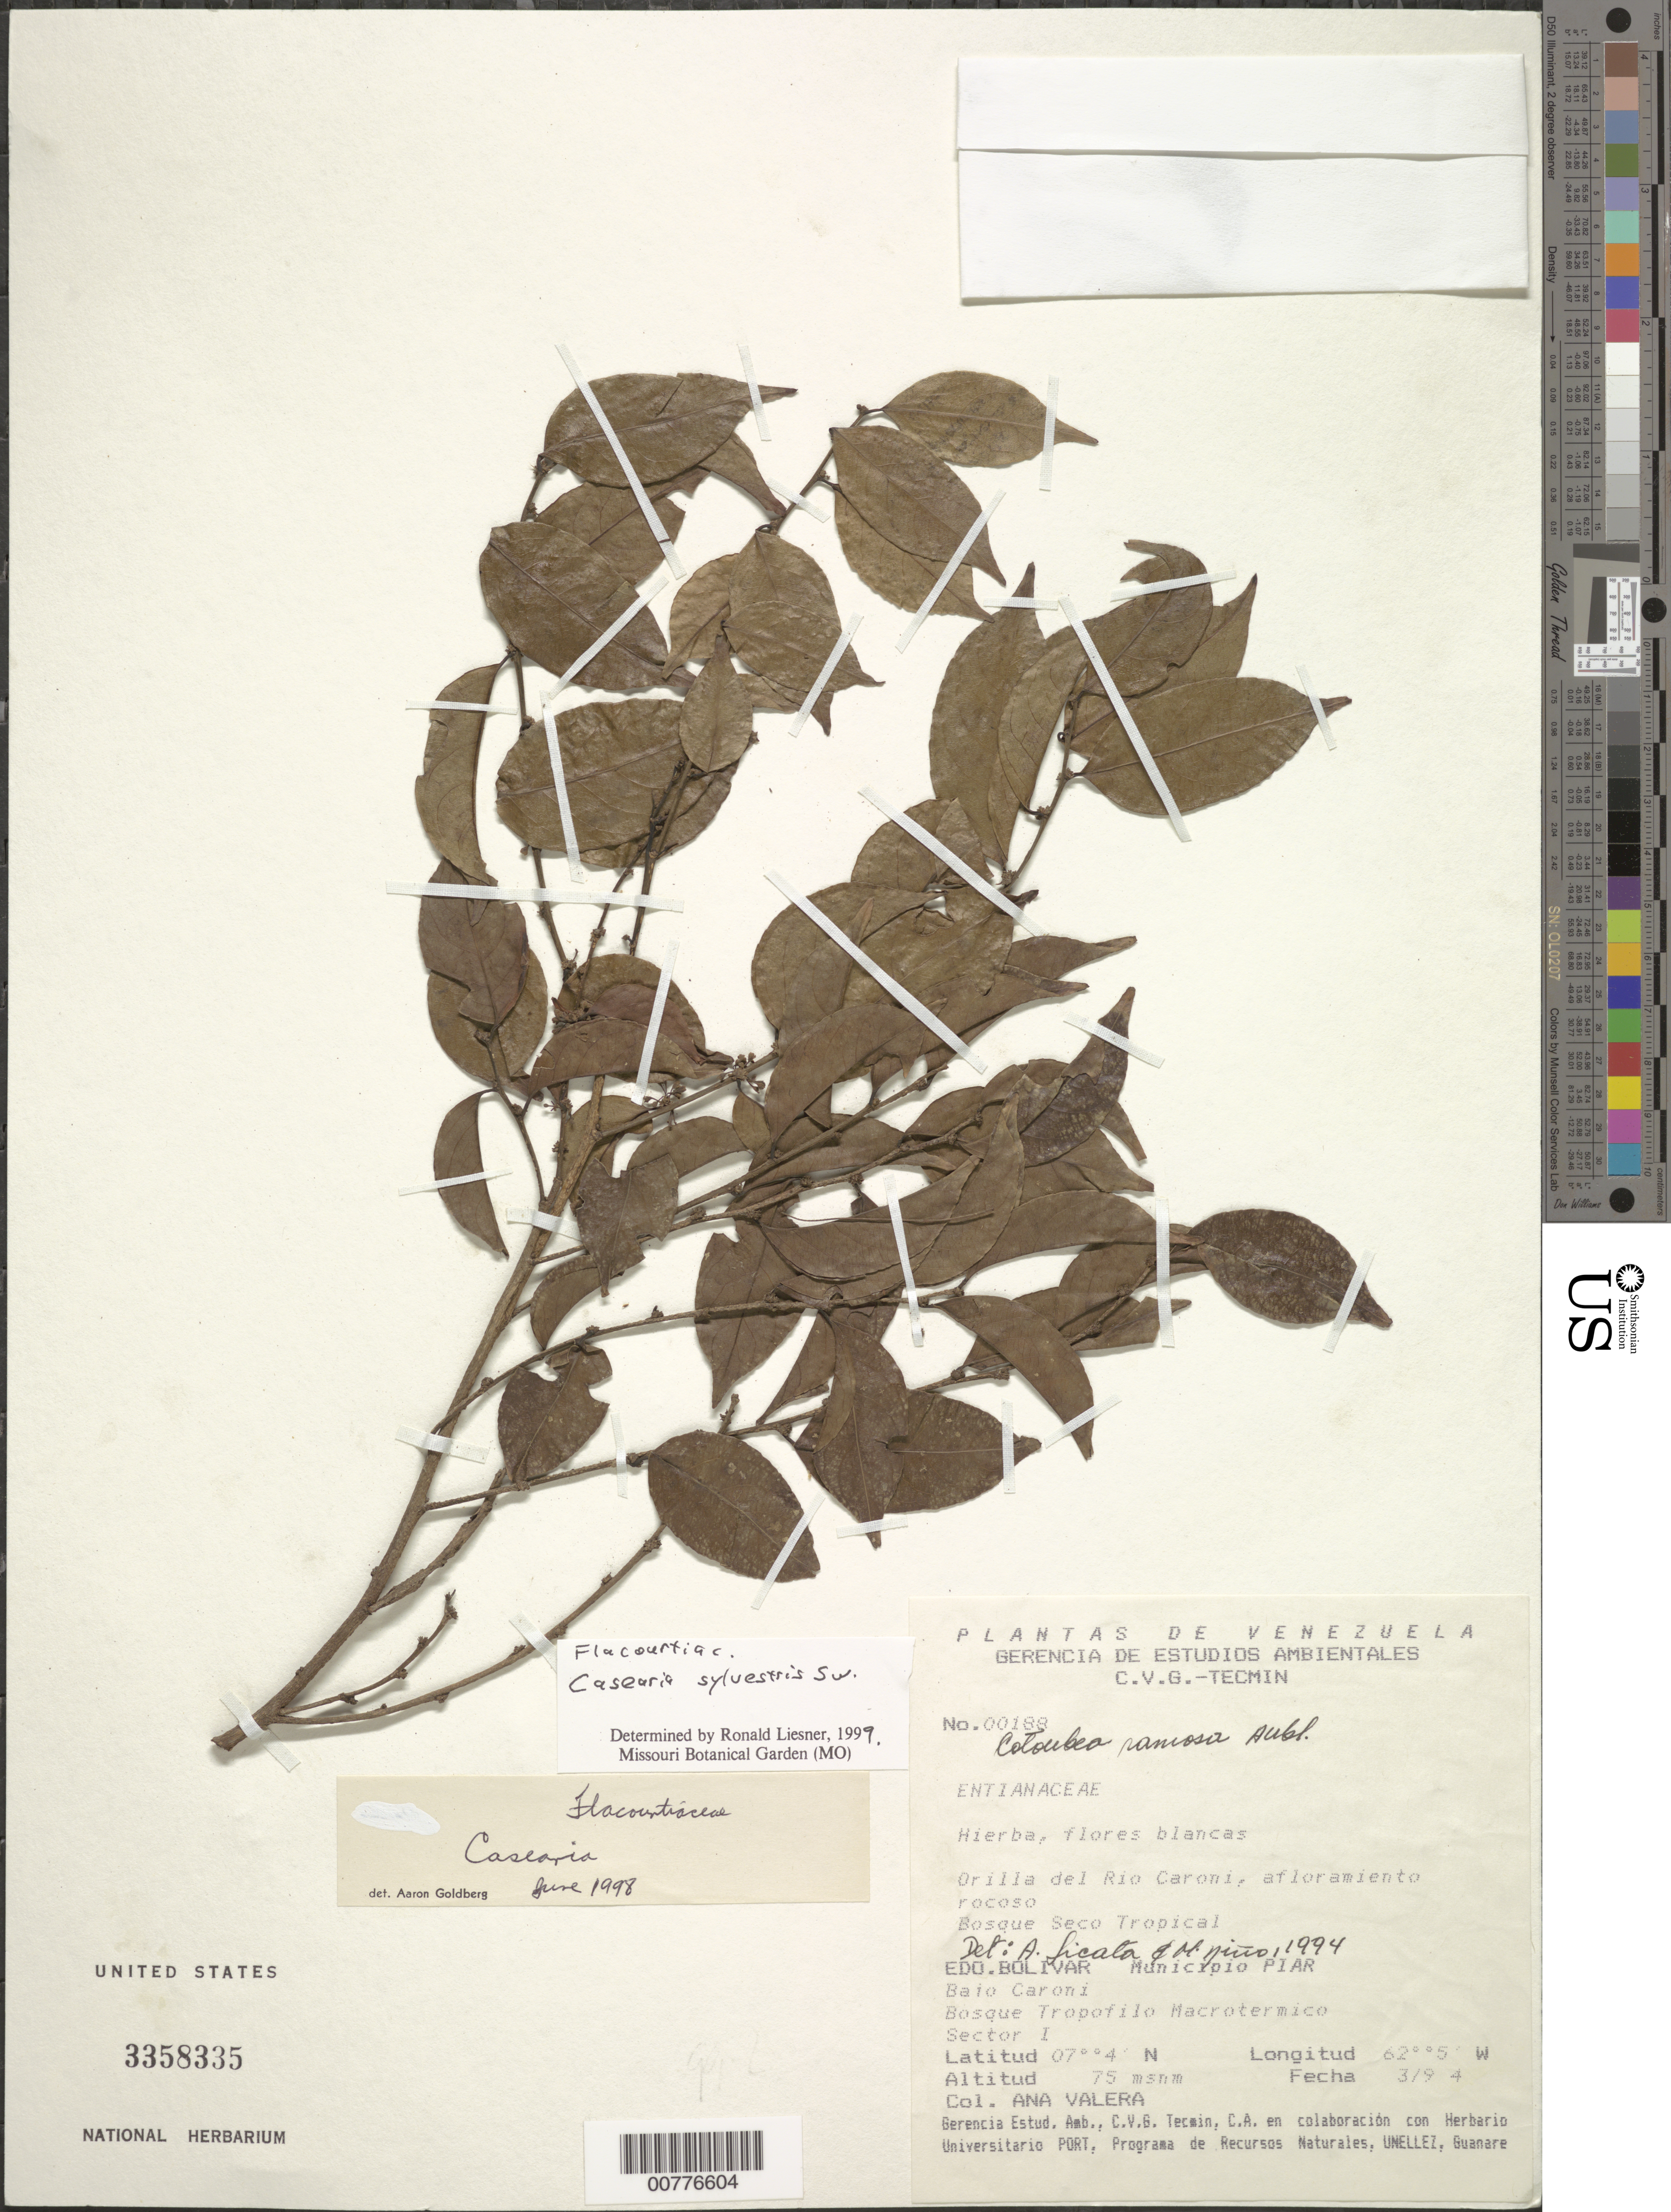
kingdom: Plantae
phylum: Tracheophyta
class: Magnoliopsida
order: Malpighiales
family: Salicaceae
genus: Casearia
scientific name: Casearia sylvestris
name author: Sw.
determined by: Liesner, R. L.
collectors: A. Valera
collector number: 188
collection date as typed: Mar-94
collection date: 1994-03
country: Venezuela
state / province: Bolívar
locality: Mun. Piar, Bajo Caroní, sector I; Río Caroní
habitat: Orilla del rio, afloramiento rocoso; bosque seco tropical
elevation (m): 75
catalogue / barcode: US 3358335